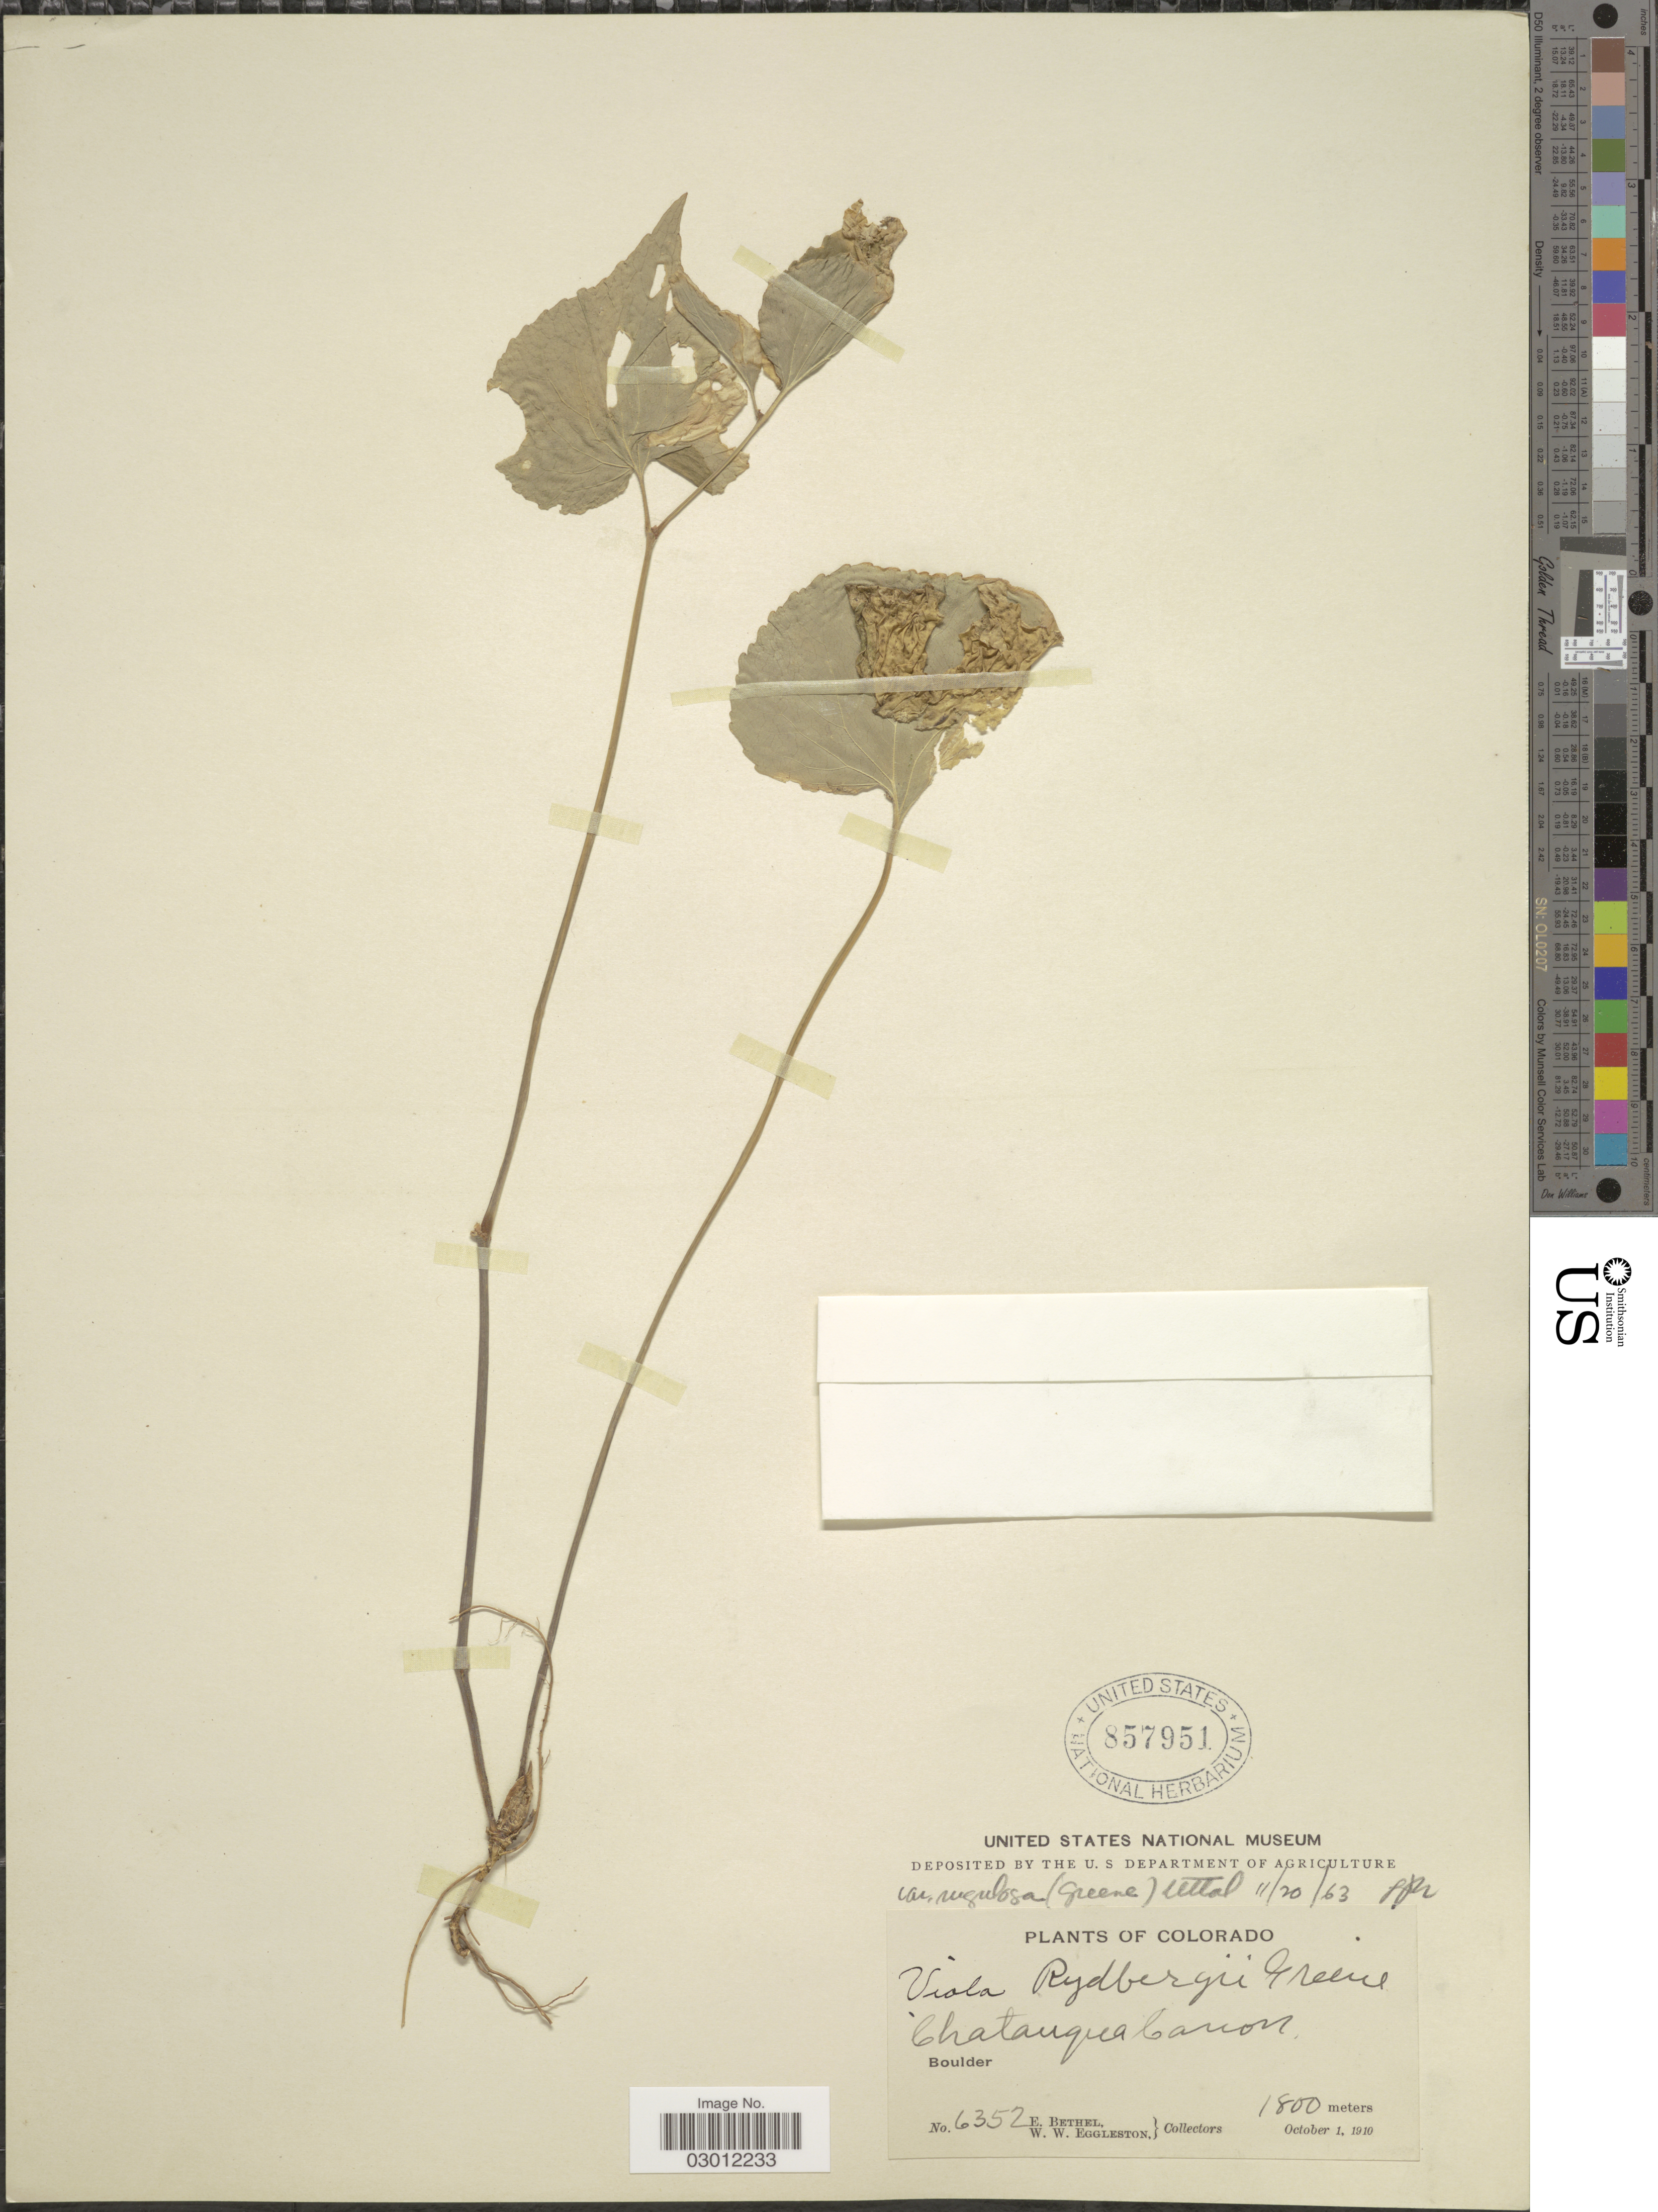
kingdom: Plantae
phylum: Tracheophyta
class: Magnoliopsida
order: Malpighiales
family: Violaceae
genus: Viola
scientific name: Viola canadensis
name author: L.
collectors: E. Bethel & W. W. Eggleston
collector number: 6352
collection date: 1910-10-01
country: United States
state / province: Colorado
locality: Chatauqua Canon. Boulder.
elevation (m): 1800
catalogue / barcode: US 857951